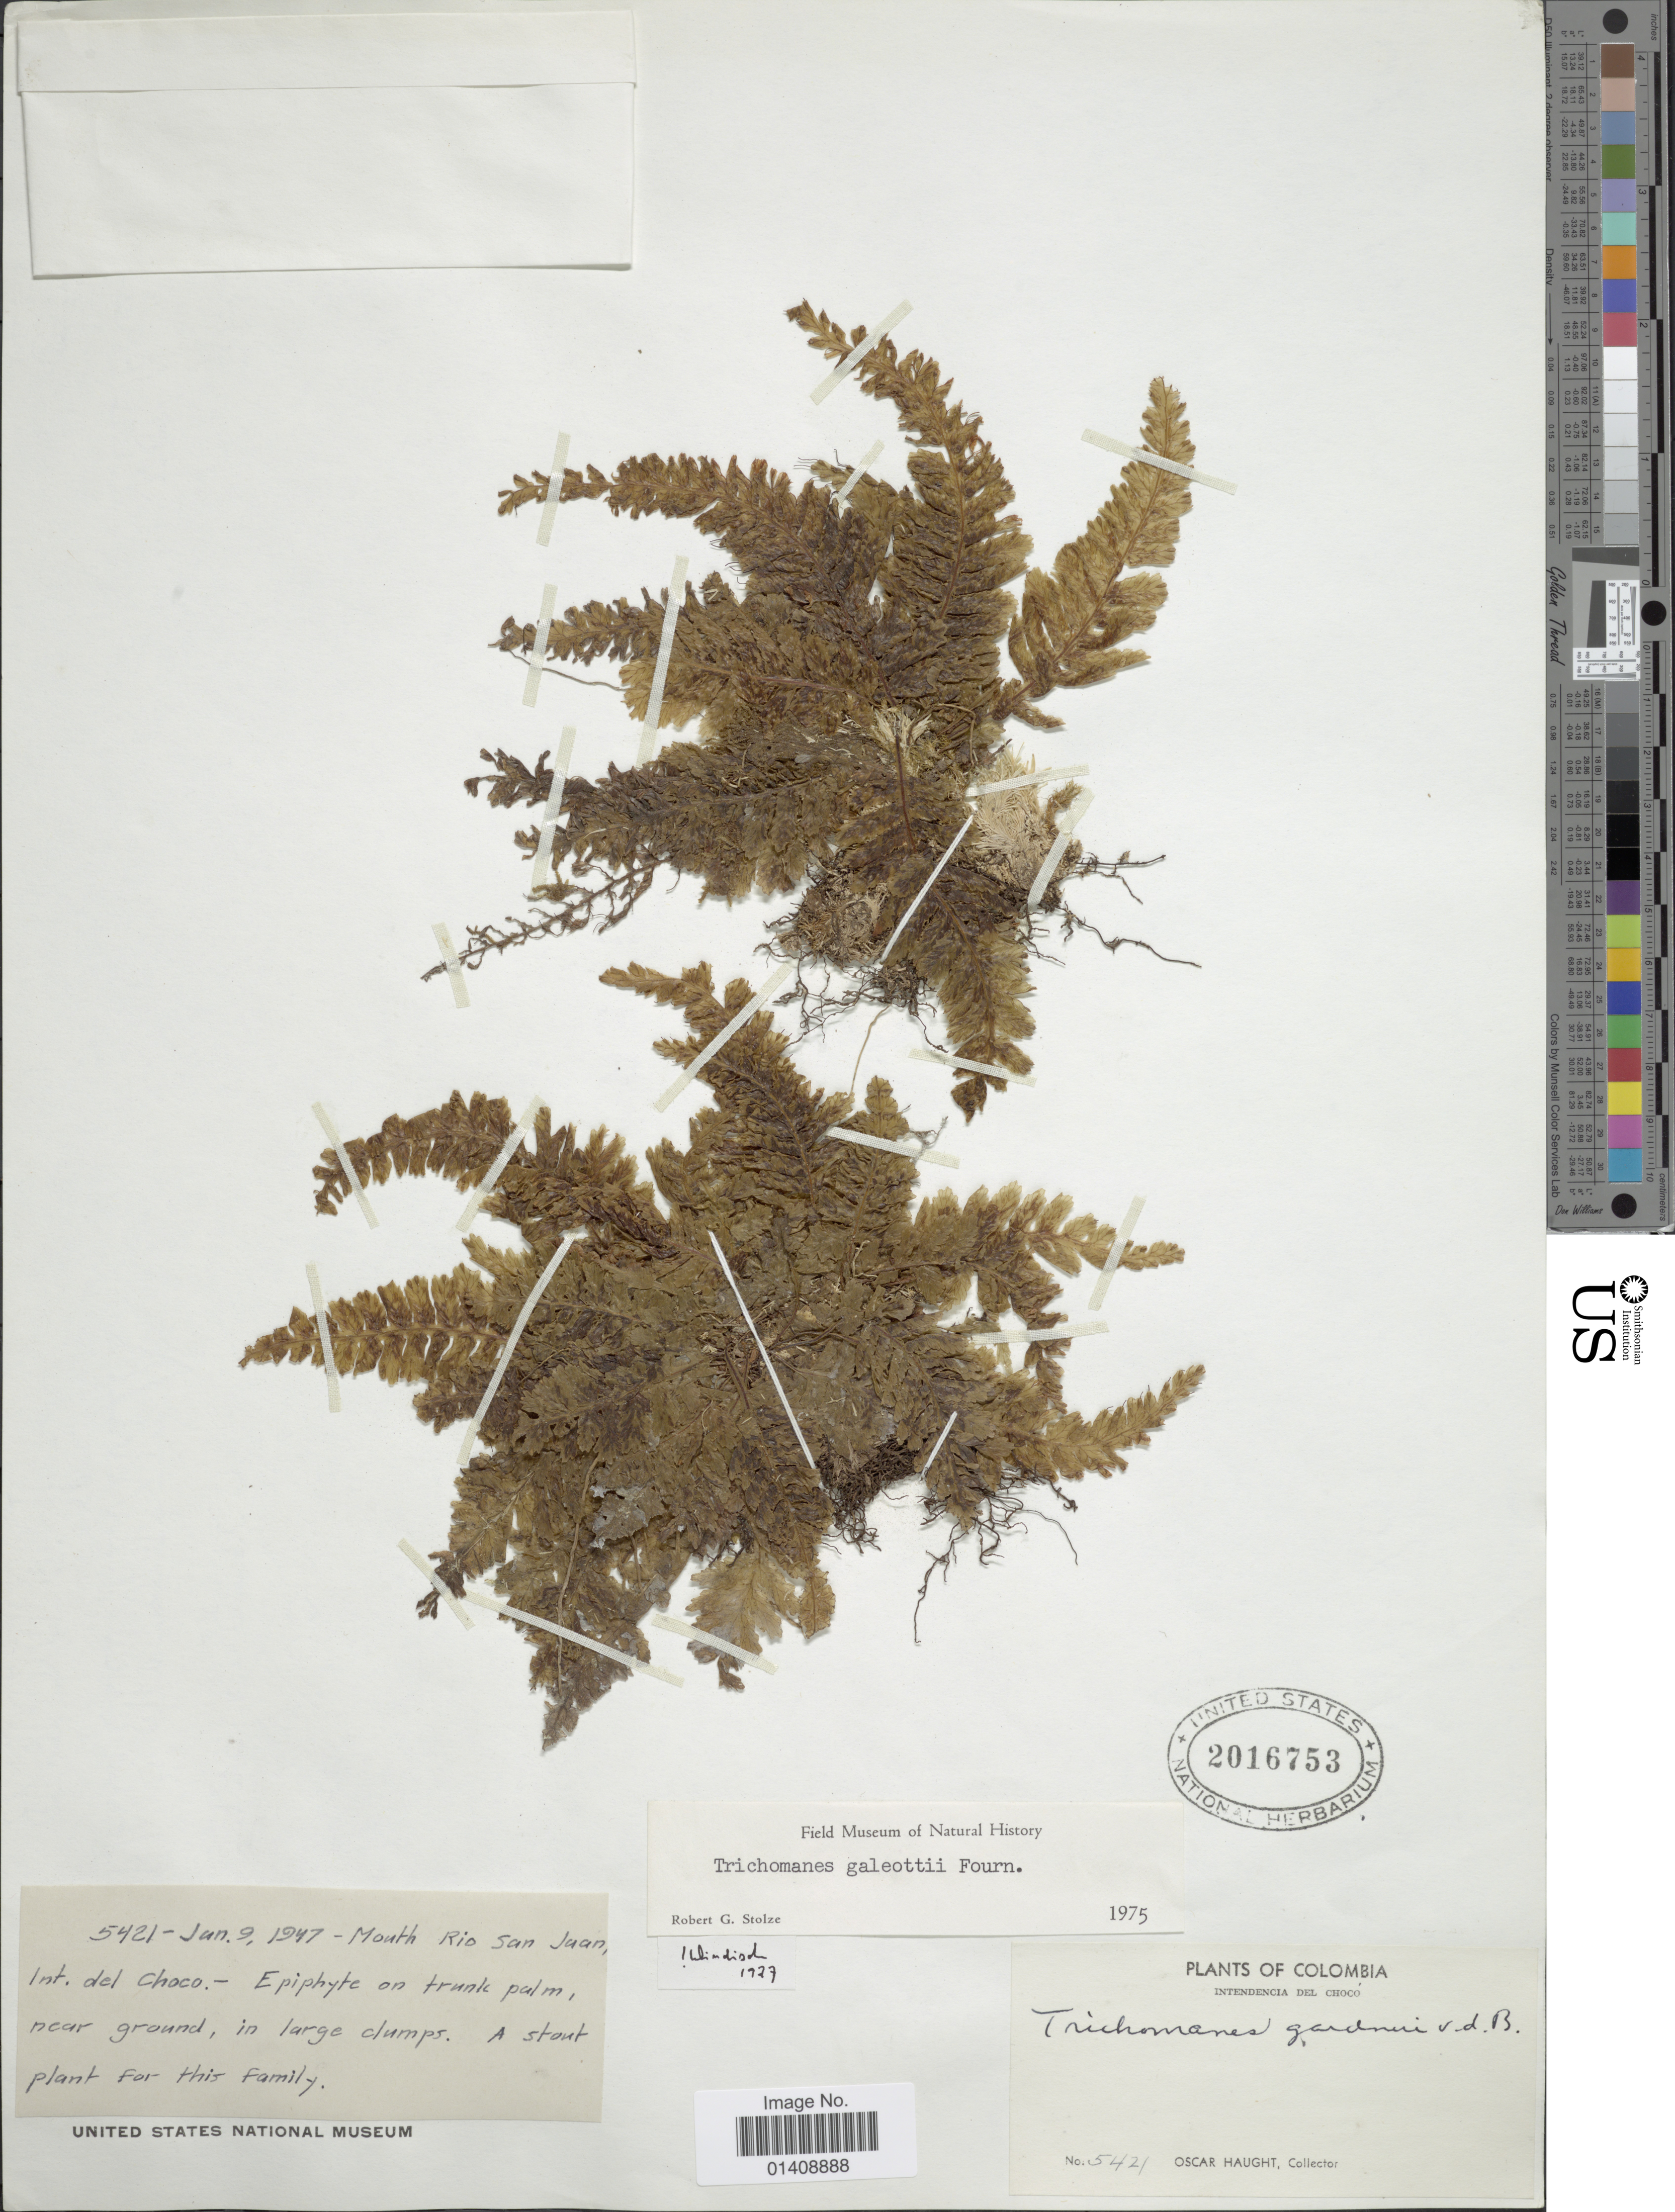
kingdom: Plantae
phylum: Tracheophyta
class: Polypodiopsida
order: Hymenophyllales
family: Hymenophyllaceae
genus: Trichomanes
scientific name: Trichomanes galeottii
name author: E. Fourn.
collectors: O. L. Haught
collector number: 5421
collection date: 1947-01-09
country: Colombia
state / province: Chocó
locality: Mouth Rio San Juan.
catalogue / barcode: US 2016753